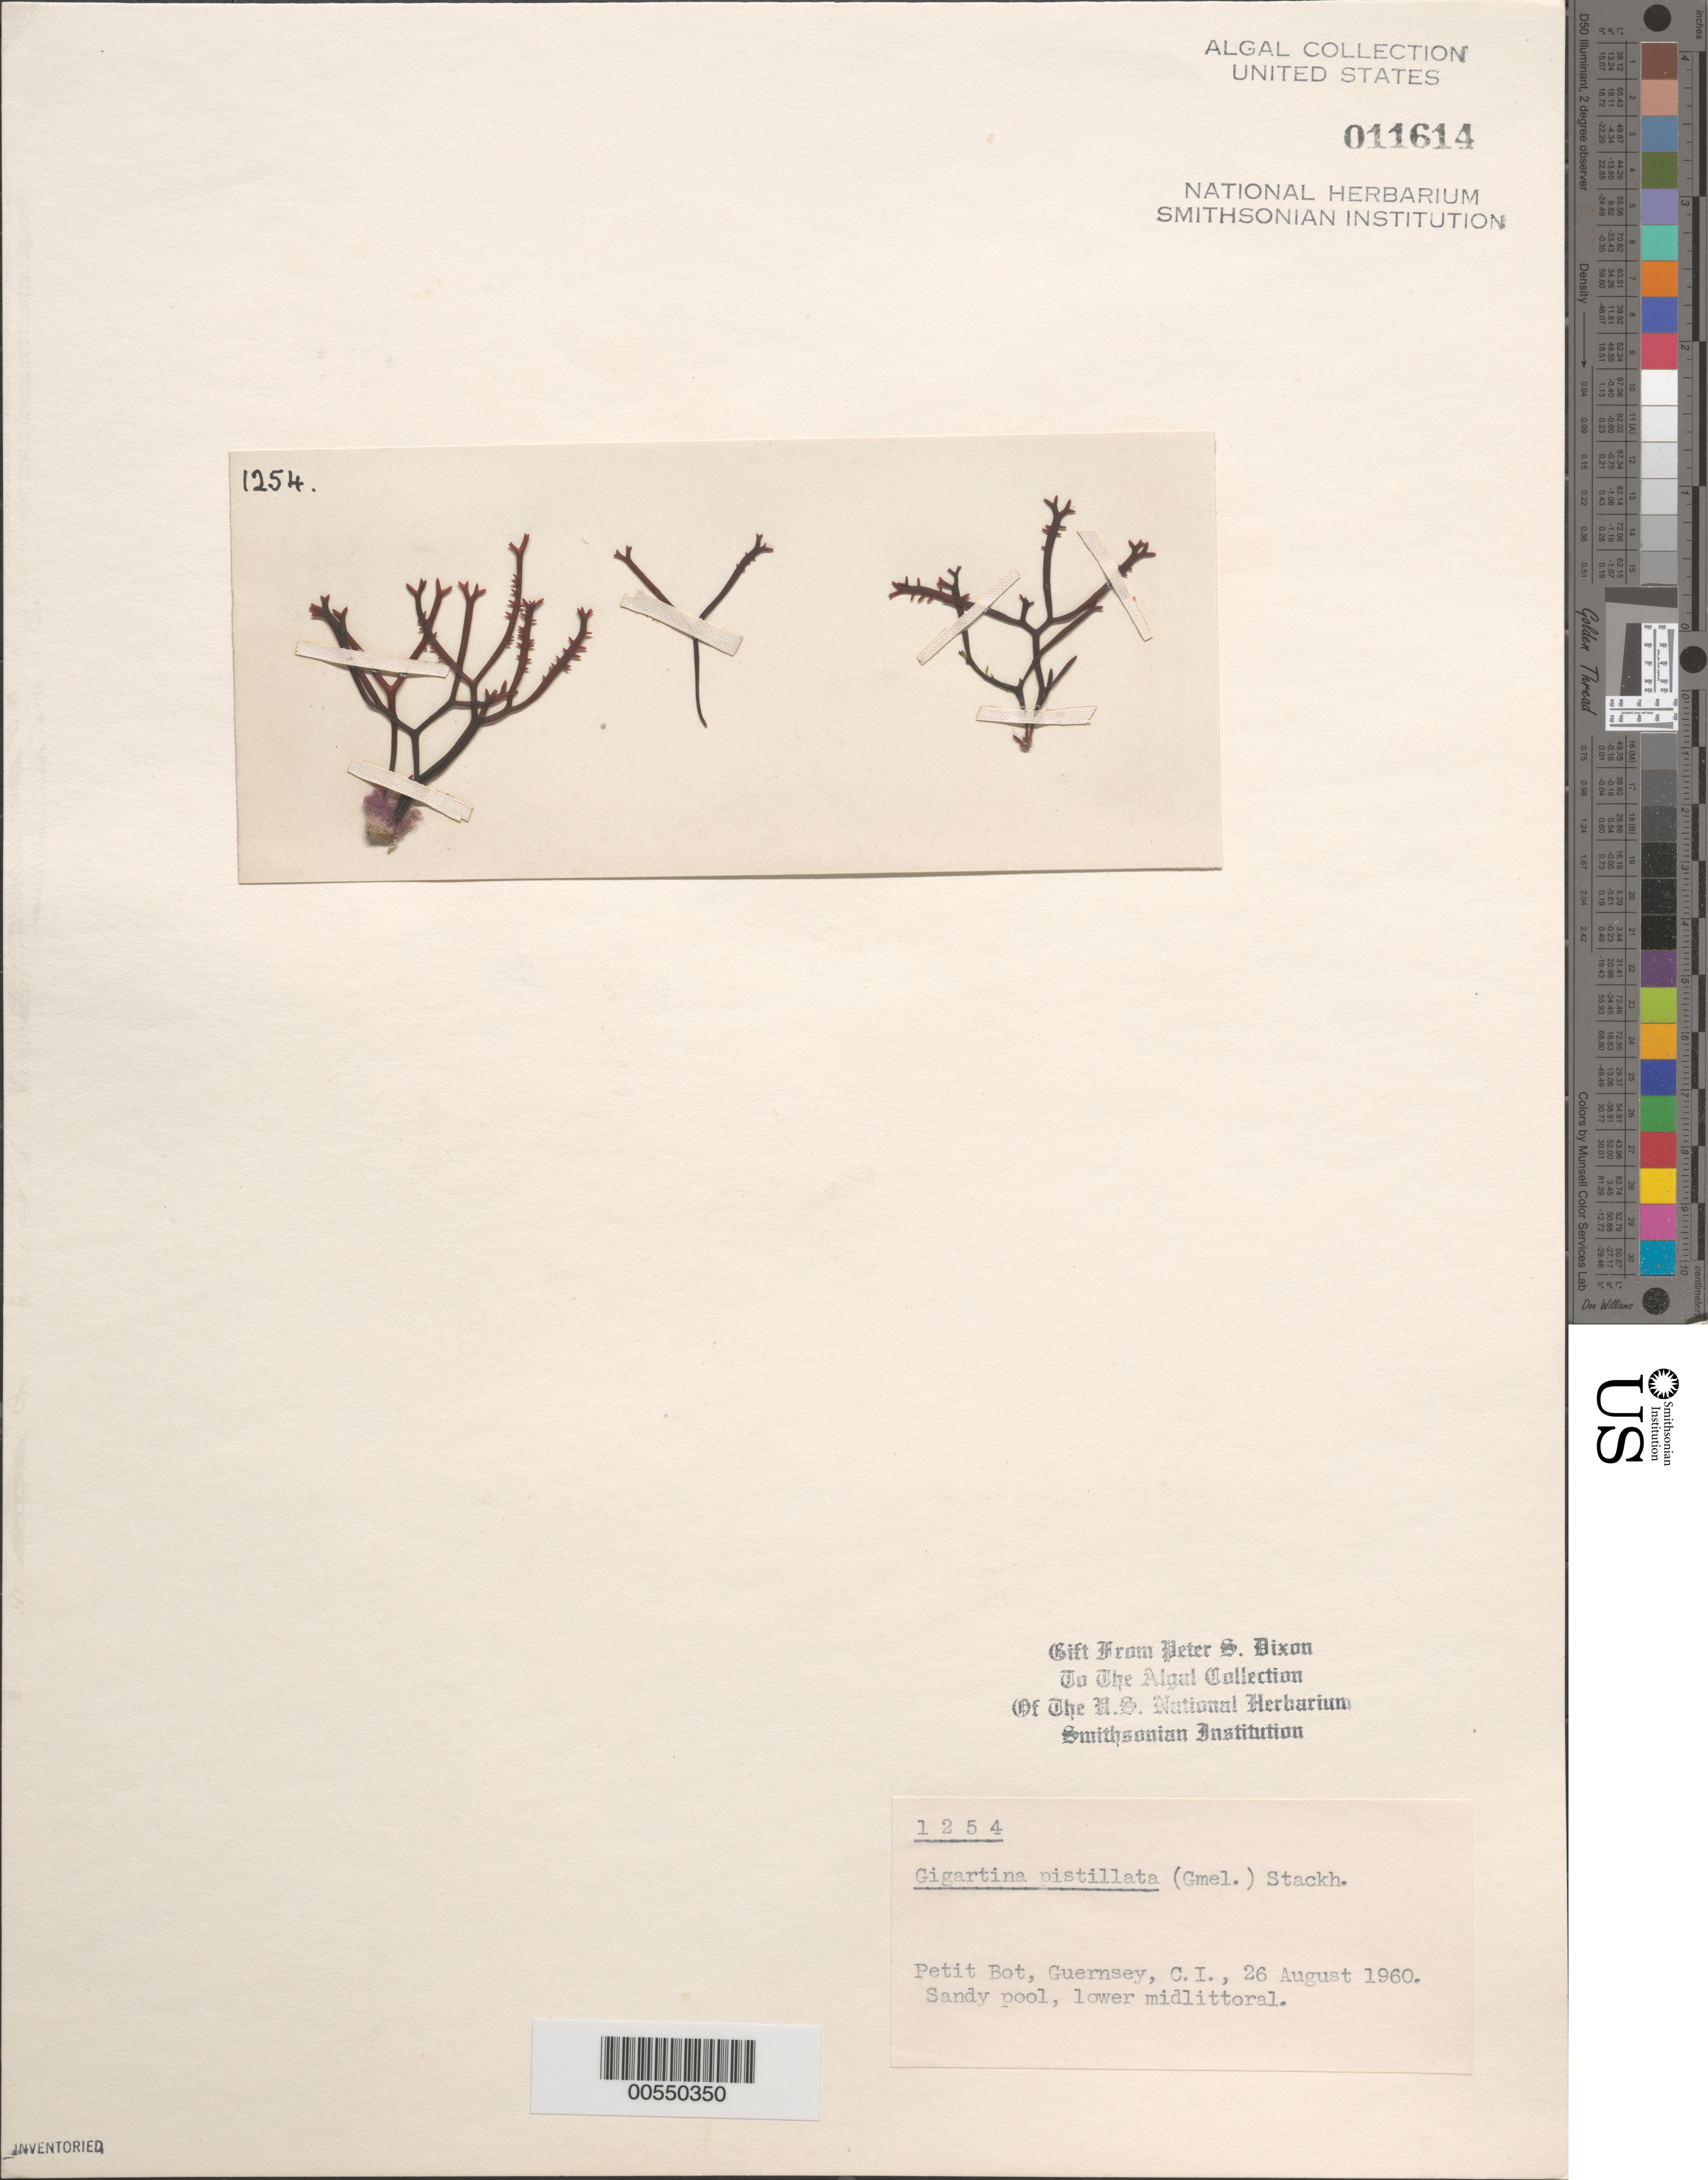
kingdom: Plantae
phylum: Rhodophyta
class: Florideophyceae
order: Gigartinales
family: Gigartinaceae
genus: Gigartina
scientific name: Gigartina pistillata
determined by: Dixon, P. S.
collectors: P. S. Dixon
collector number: PSD 1254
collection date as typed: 26 Aug 1960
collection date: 1960-08-26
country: United Kingdom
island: Guernsey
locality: Petit Bot. Bailiwick of Guernsey.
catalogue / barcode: US 11614